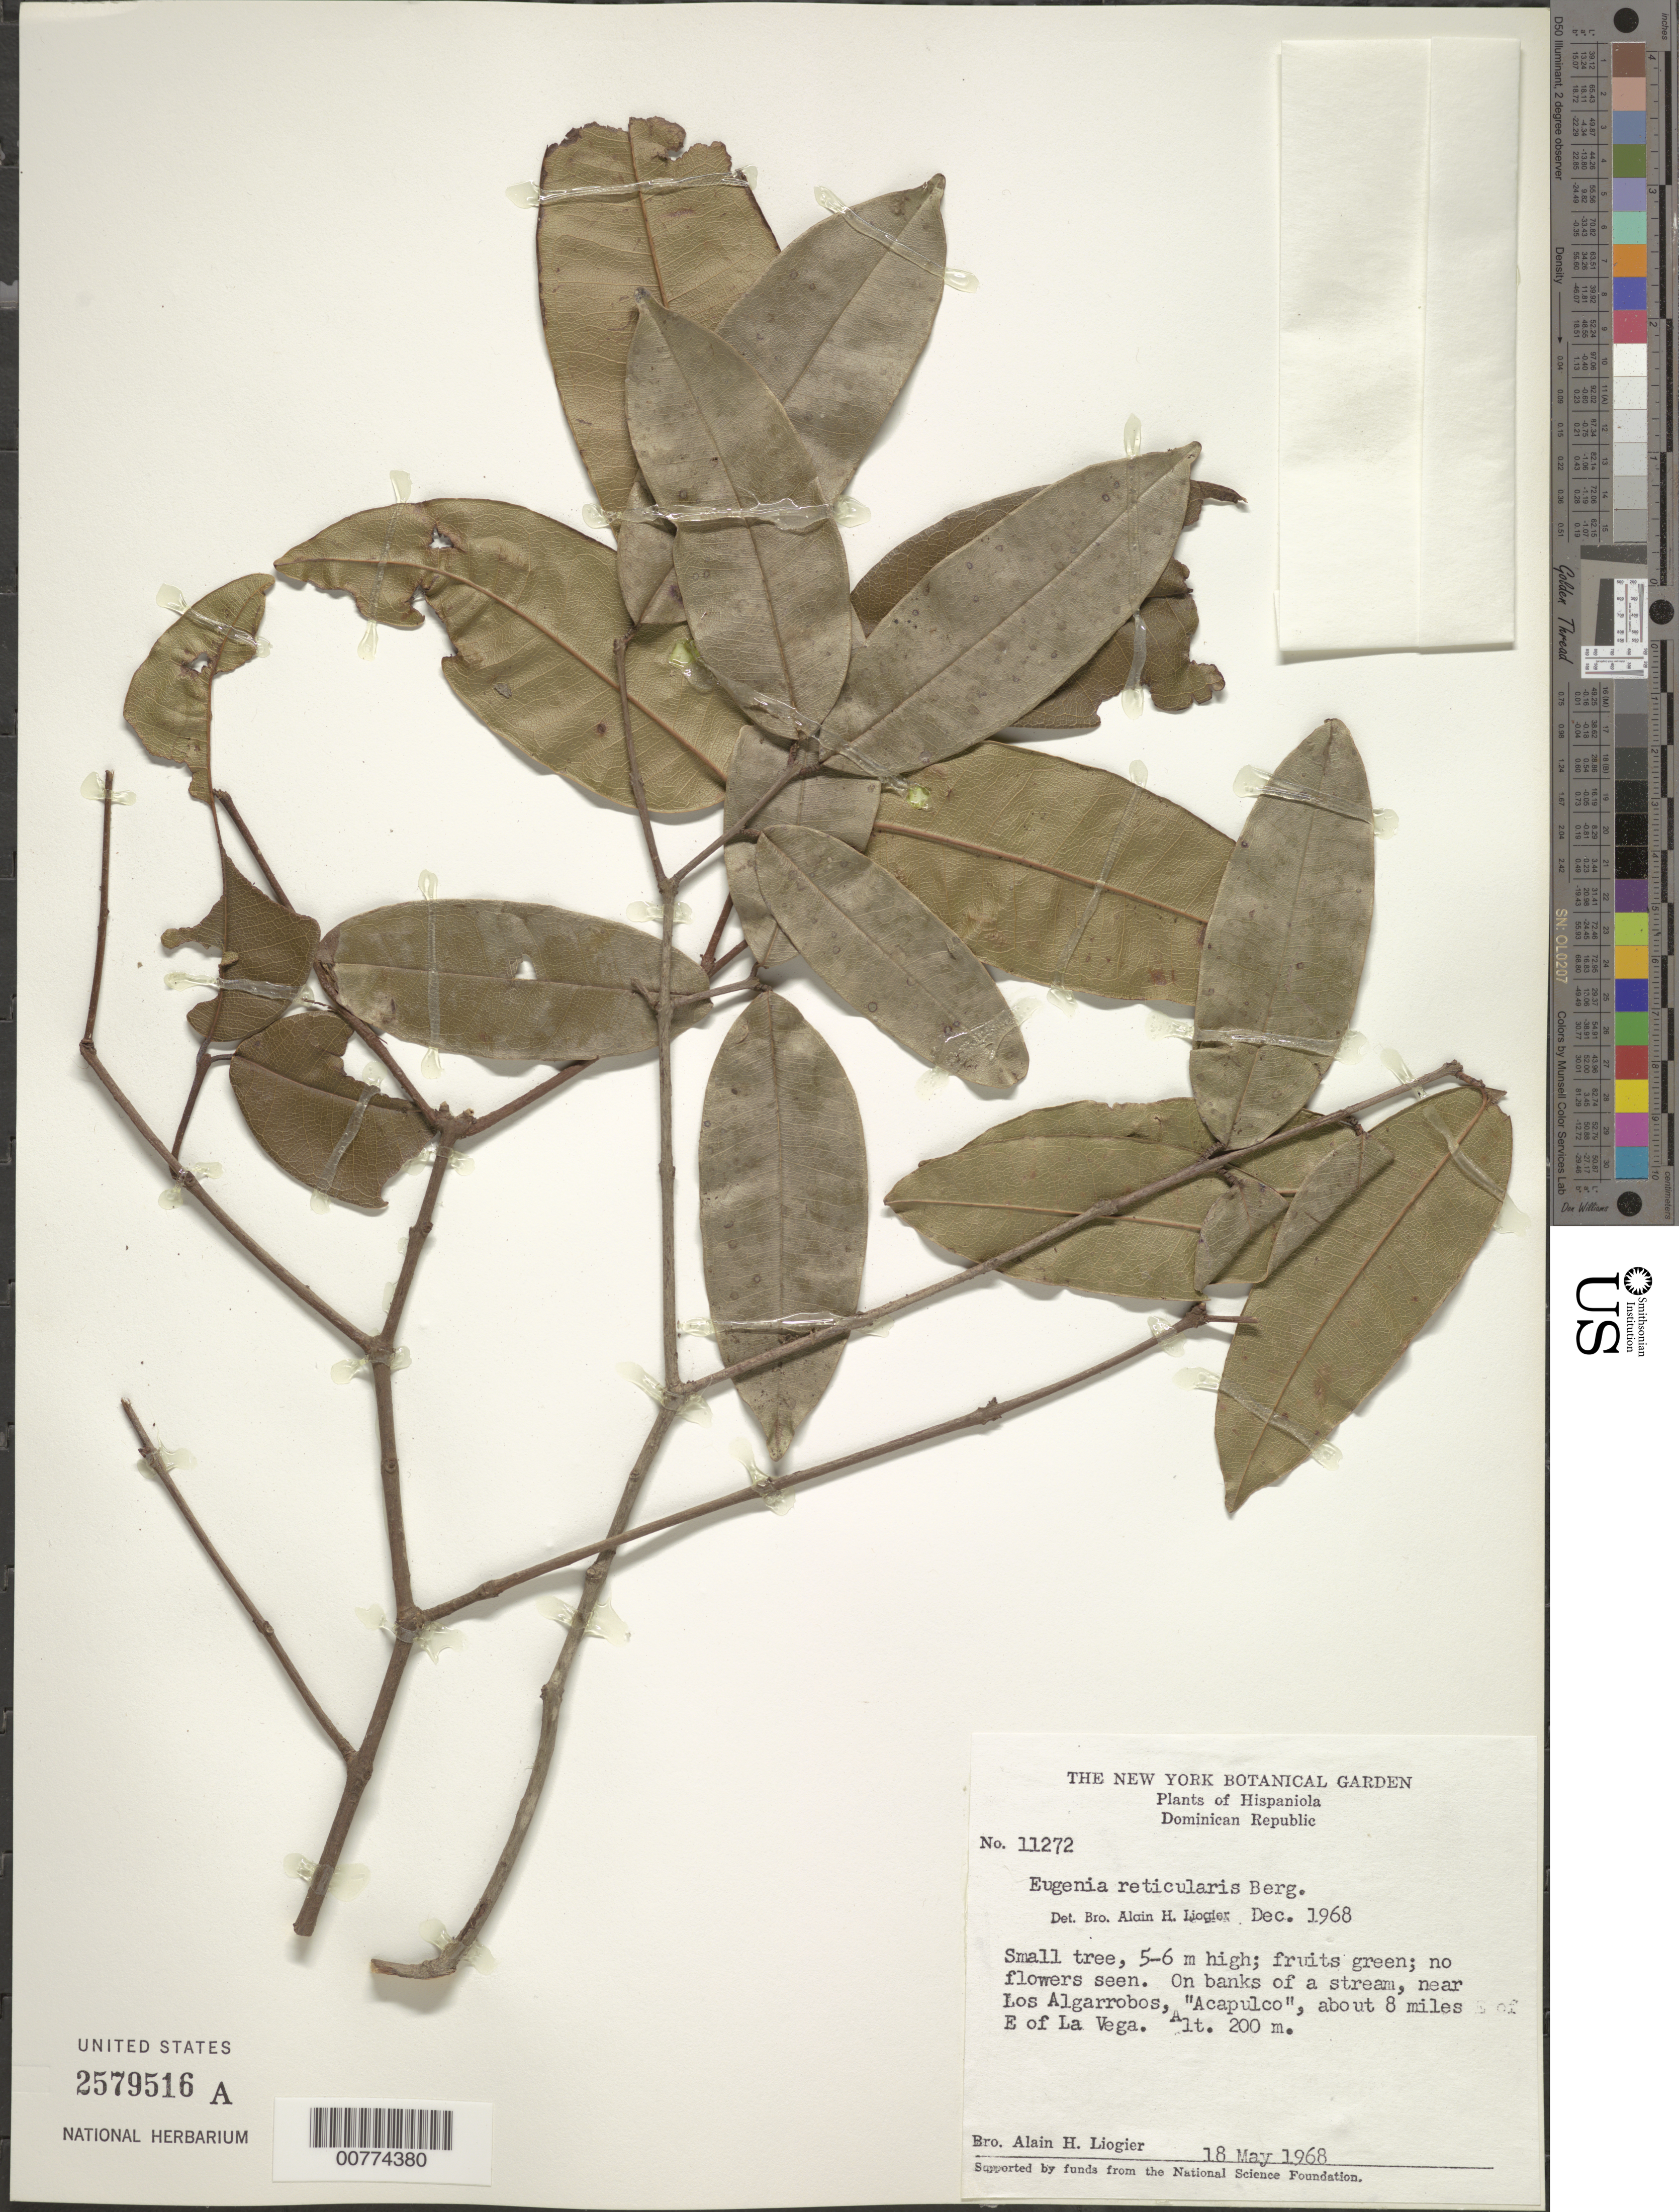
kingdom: Plantae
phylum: Tracheophyta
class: Magnoliopsida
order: Myrtales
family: Myrtaceae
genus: Eugenia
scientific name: Eugenia reticularis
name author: O. Berg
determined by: Liogier, Alain H.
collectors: A. H. Liogier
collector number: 11272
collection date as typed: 18 May 1968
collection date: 1968-05-18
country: Dominican Republic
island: Hispaniola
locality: Near Los Algarrobos, "Acapulco", about 8 miles E of La Vega.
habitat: On banks of a stream.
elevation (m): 200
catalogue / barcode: US 2579516A